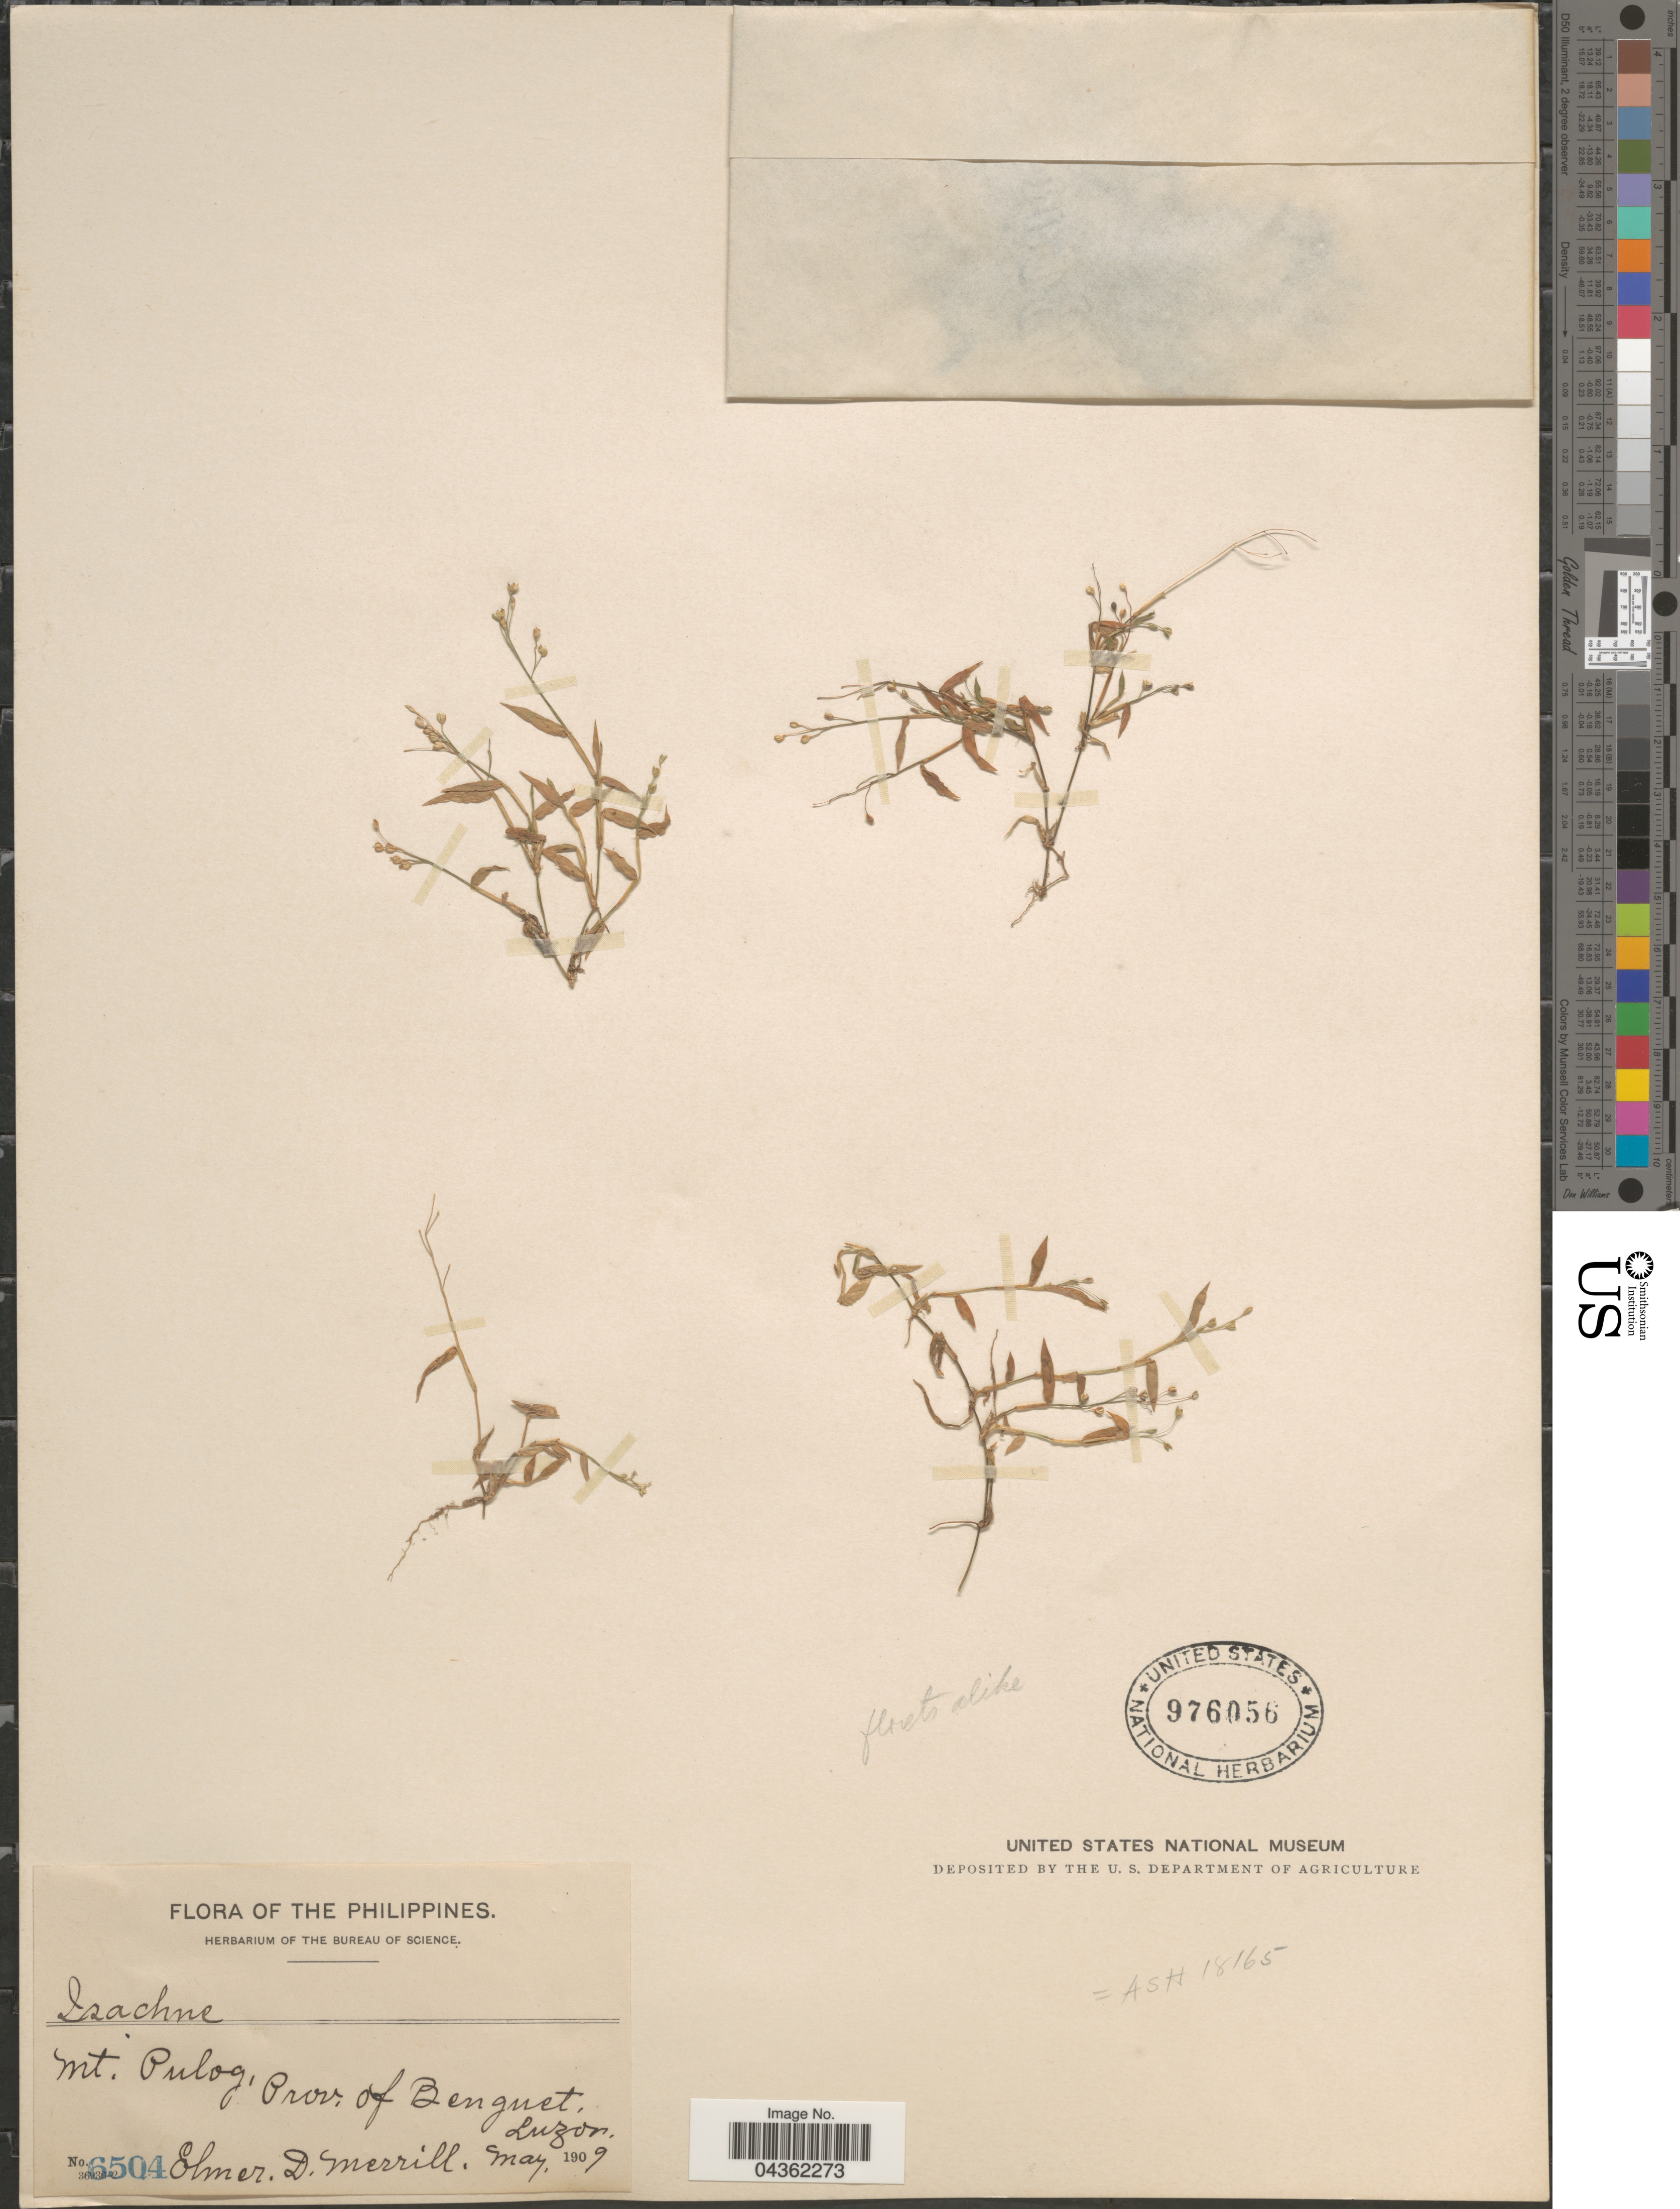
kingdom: Plantae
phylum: Tracheophyta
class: Liliopsida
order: Poales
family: Poaceae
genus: Isachne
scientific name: Isachne sp.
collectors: E. D. Merrill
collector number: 6504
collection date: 1909-05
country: Philippines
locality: Mt. Pulog, Prov. of Benguet, Luzon.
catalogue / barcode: US 976056